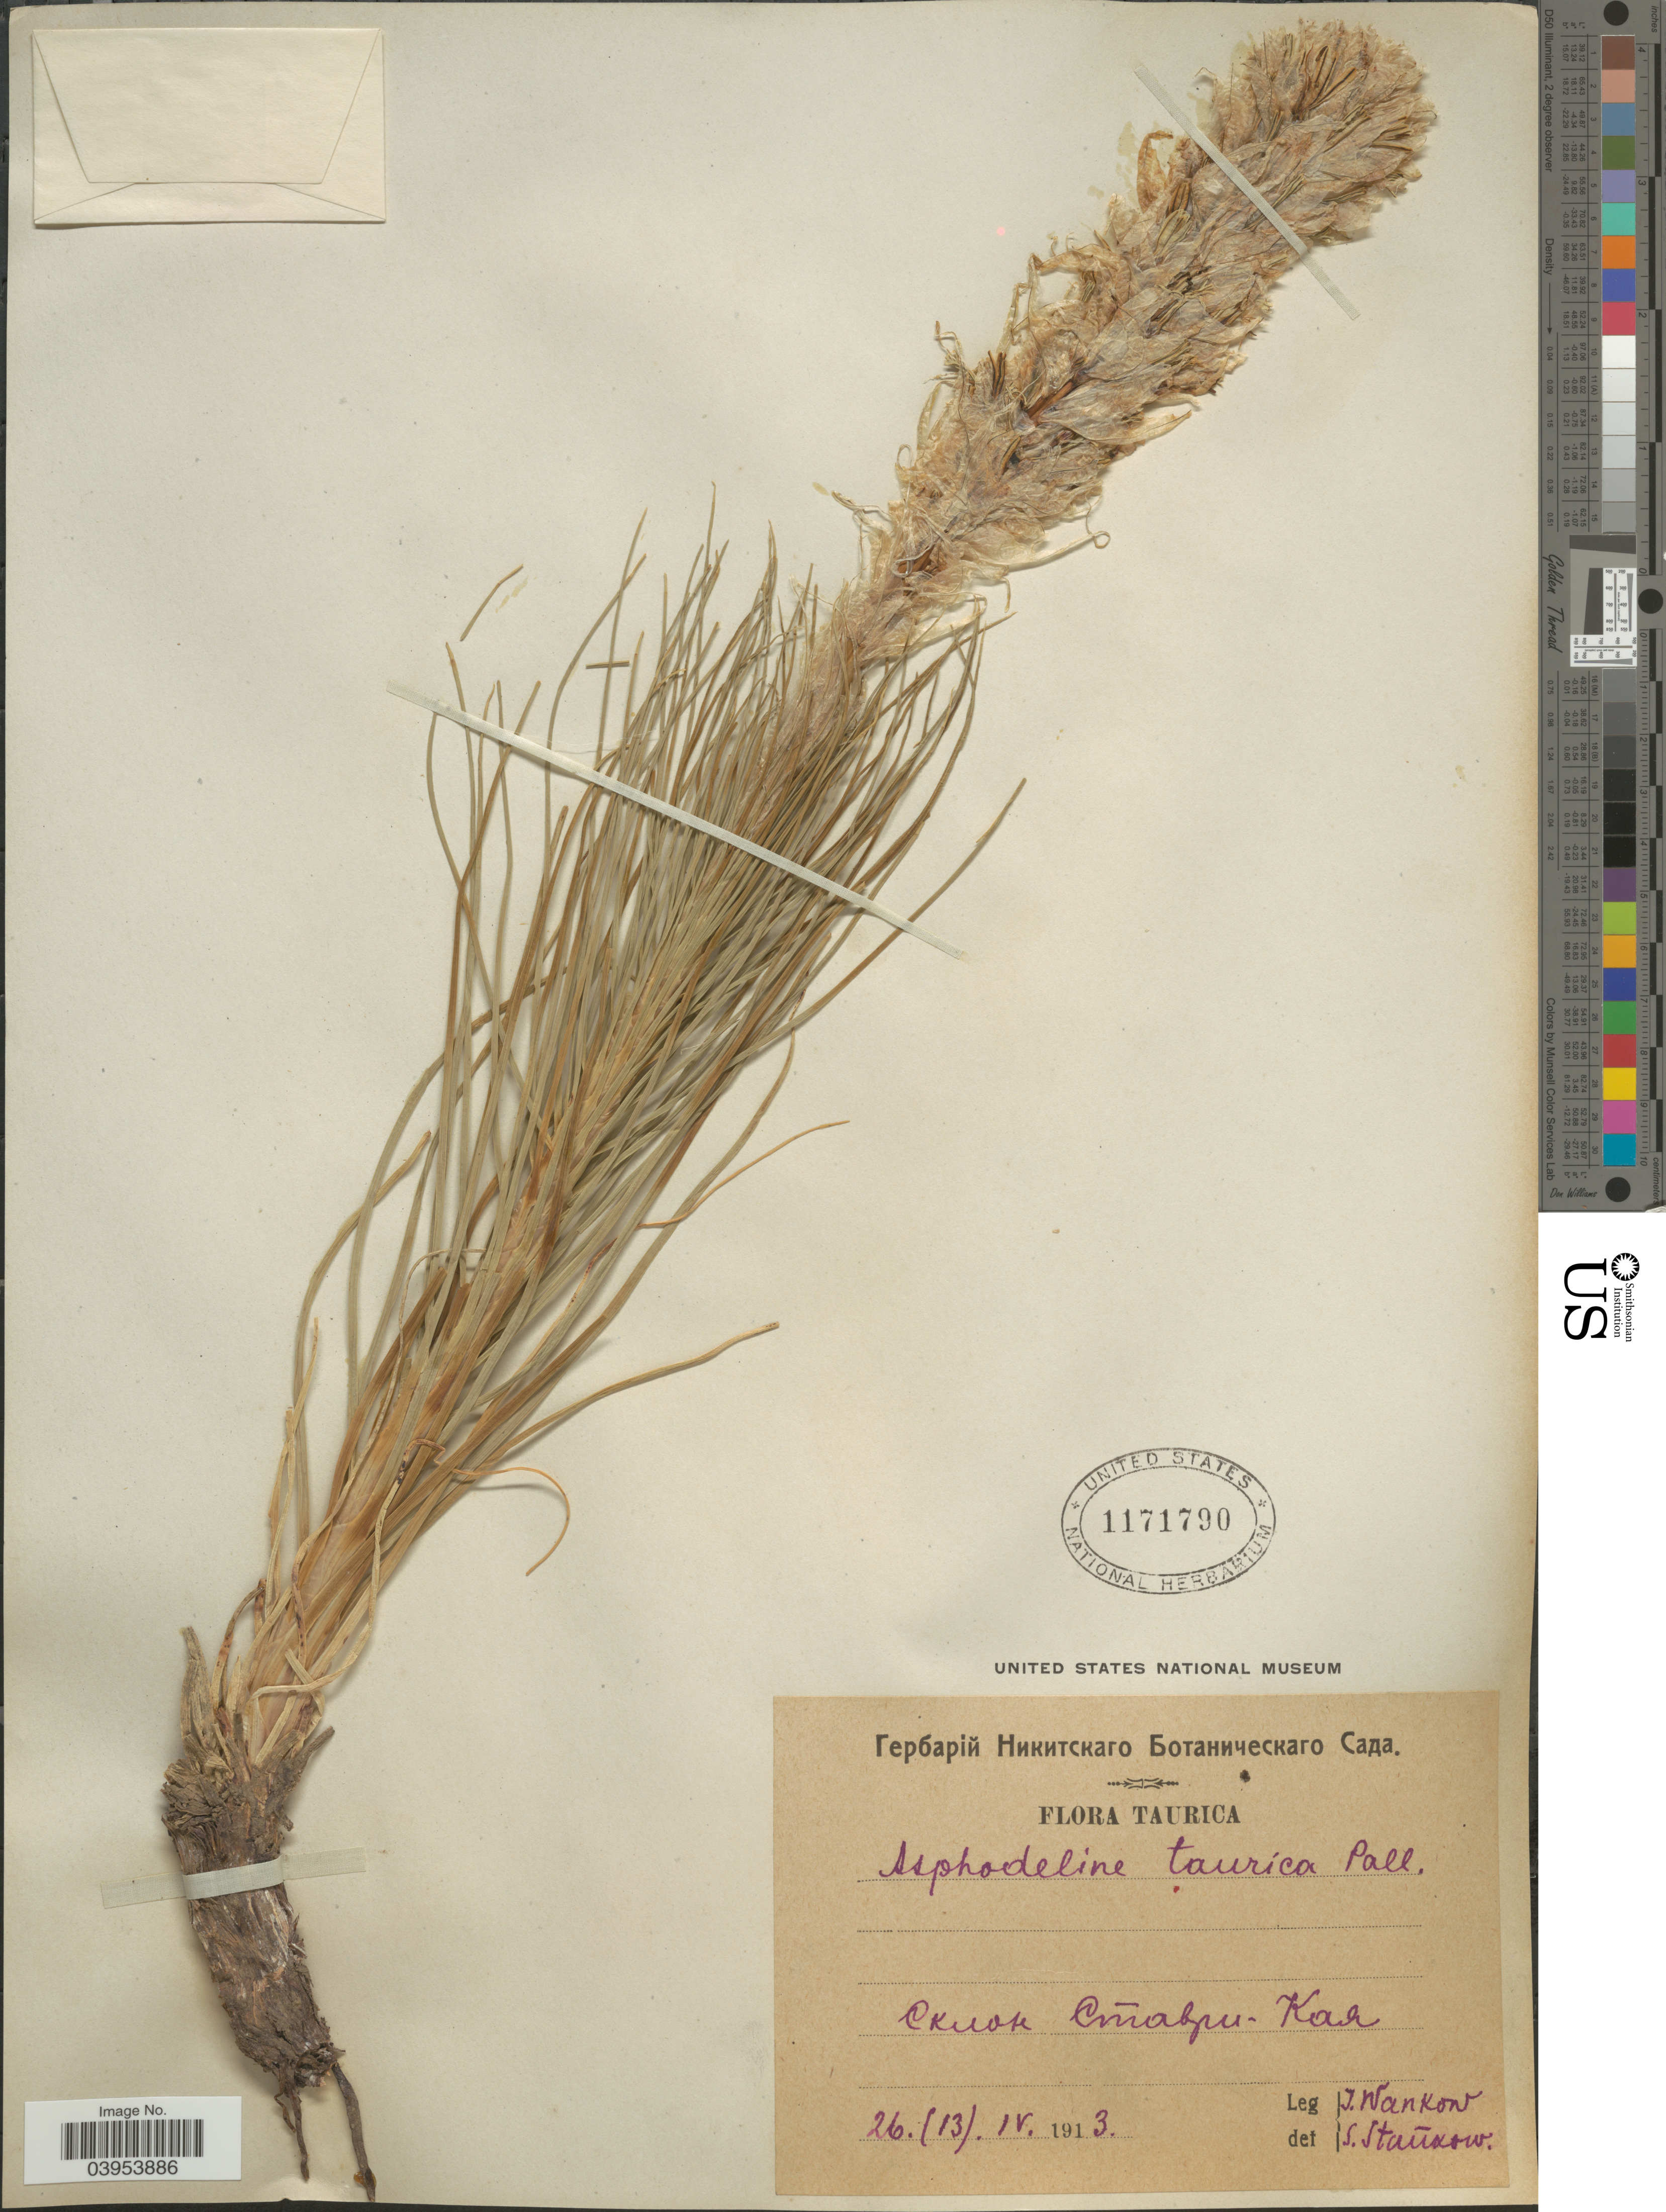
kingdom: Plantae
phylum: Tracheophyta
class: Liliopsida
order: Asparagales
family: Asphodelaceae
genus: Asphodeline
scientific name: Asphodeline taurica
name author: (Pall.) Endl.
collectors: I. Wankow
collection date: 1913-04-26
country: Ukraine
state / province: Crimea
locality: Stavri-Kaya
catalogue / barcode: US 1171790